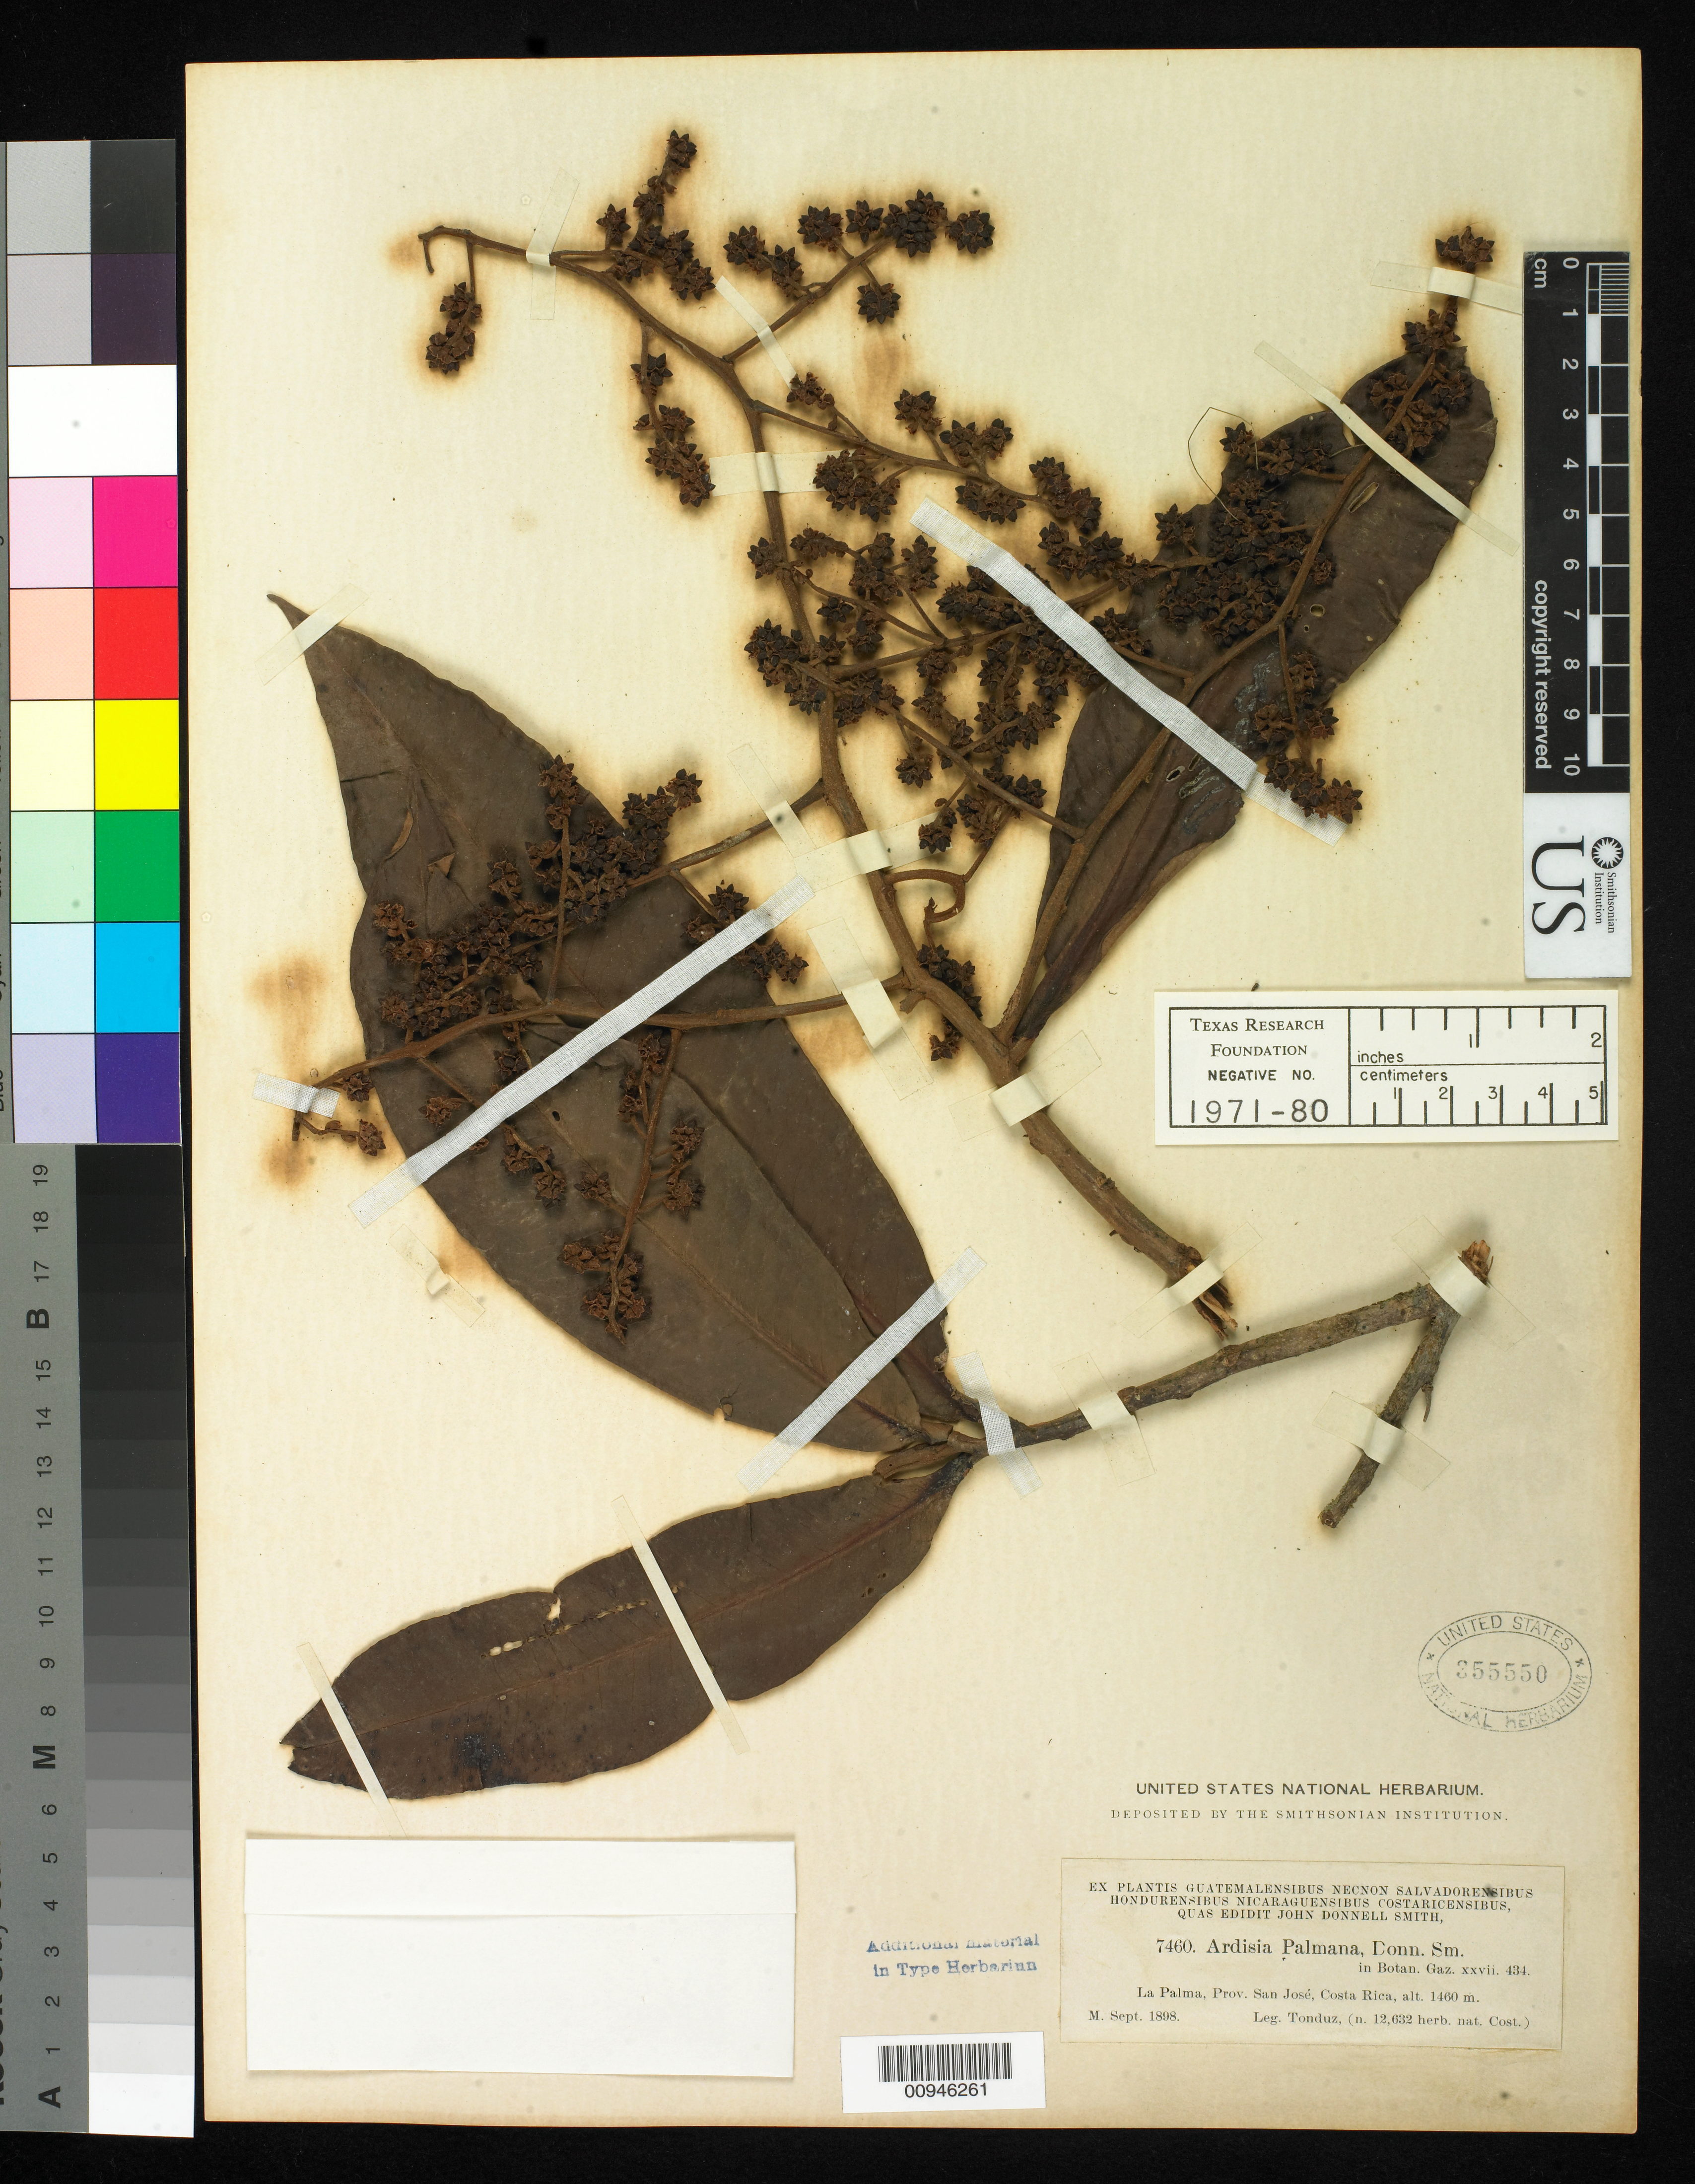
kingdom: Plantae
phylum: Tracheophyta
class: Magnoliopsida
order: Ericales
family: Primulaceae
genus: Ardisia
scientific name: Ardisia palmana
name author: Donn. Sm.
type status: Type Collection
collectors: A. Tonduz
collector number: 7460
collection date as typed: Sep 1898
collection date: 1898-09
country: Costa Rica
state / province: San José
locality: La Palma.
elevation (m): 1460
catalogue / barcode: US 355550